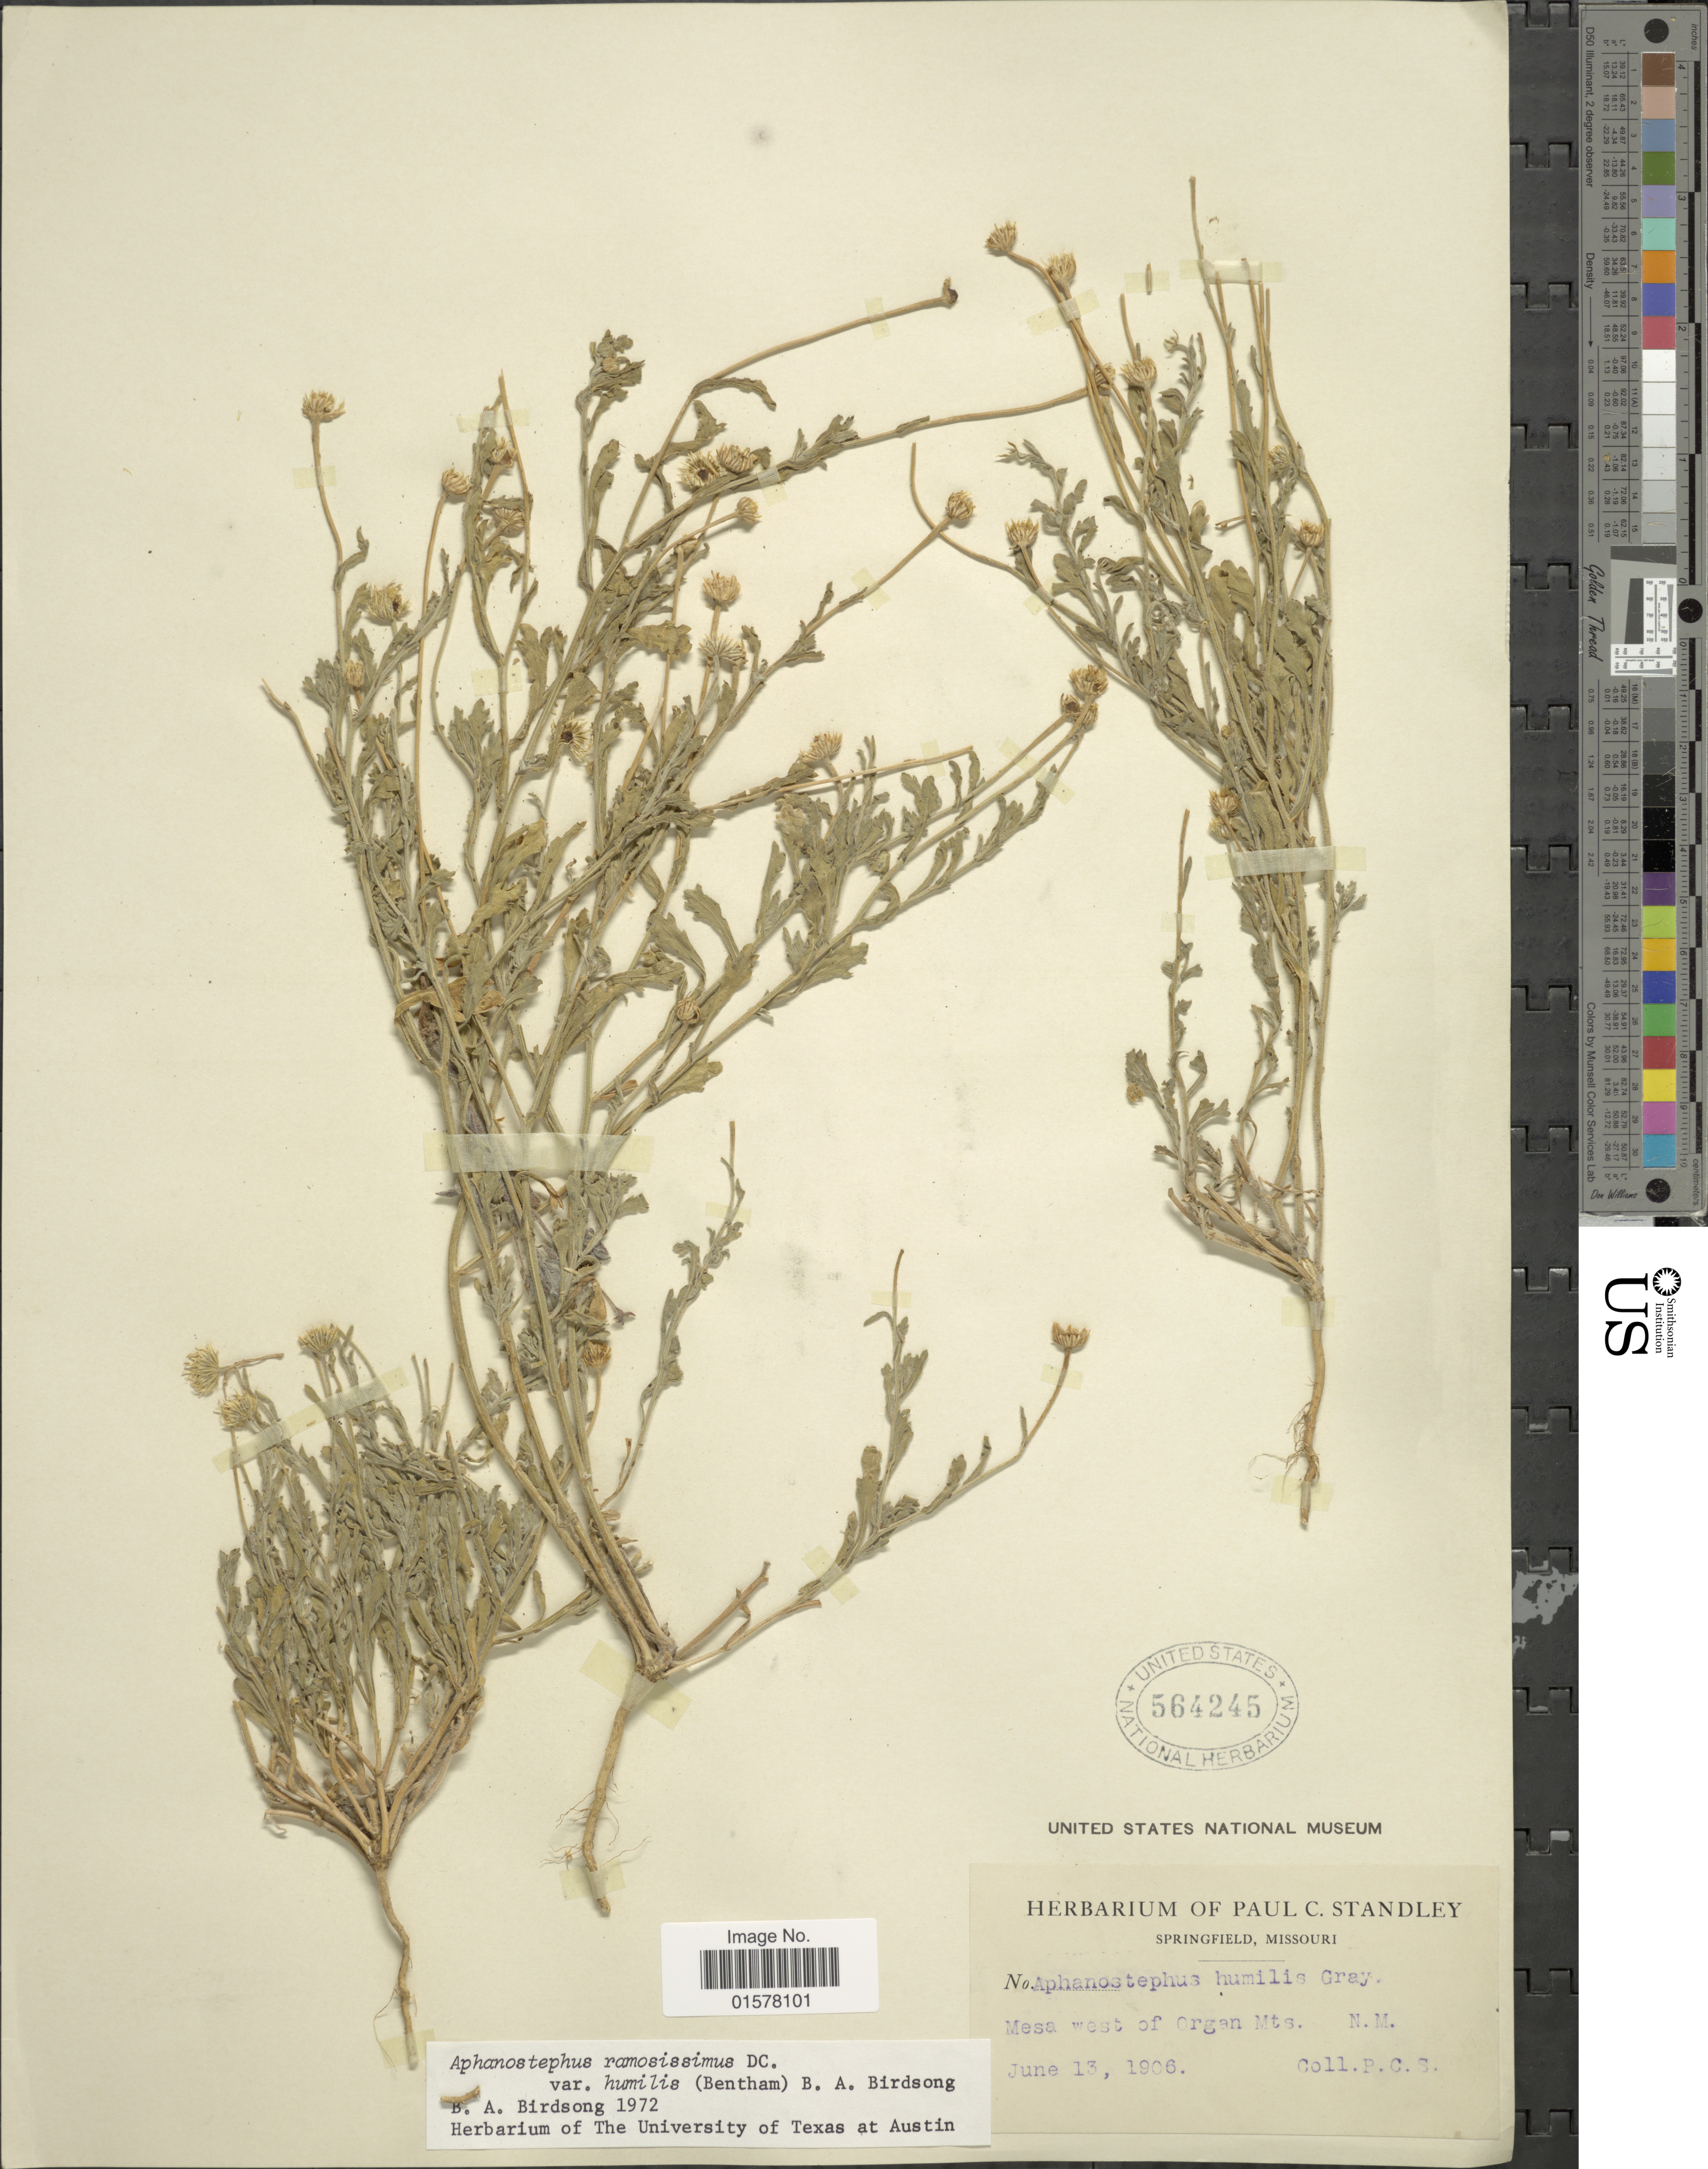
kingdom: Plantae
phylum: Tracheophyta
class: Magnoliopsida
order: Asterales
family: Asteraceae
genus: Aphanostephus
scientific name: Aphanostephus ramosissimus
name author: DC.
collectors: P. C. Standley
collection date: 1906-06-13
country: United States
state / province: New Mexico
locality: Mesa west of Organ Mts. N. M.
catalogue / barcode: US 564245